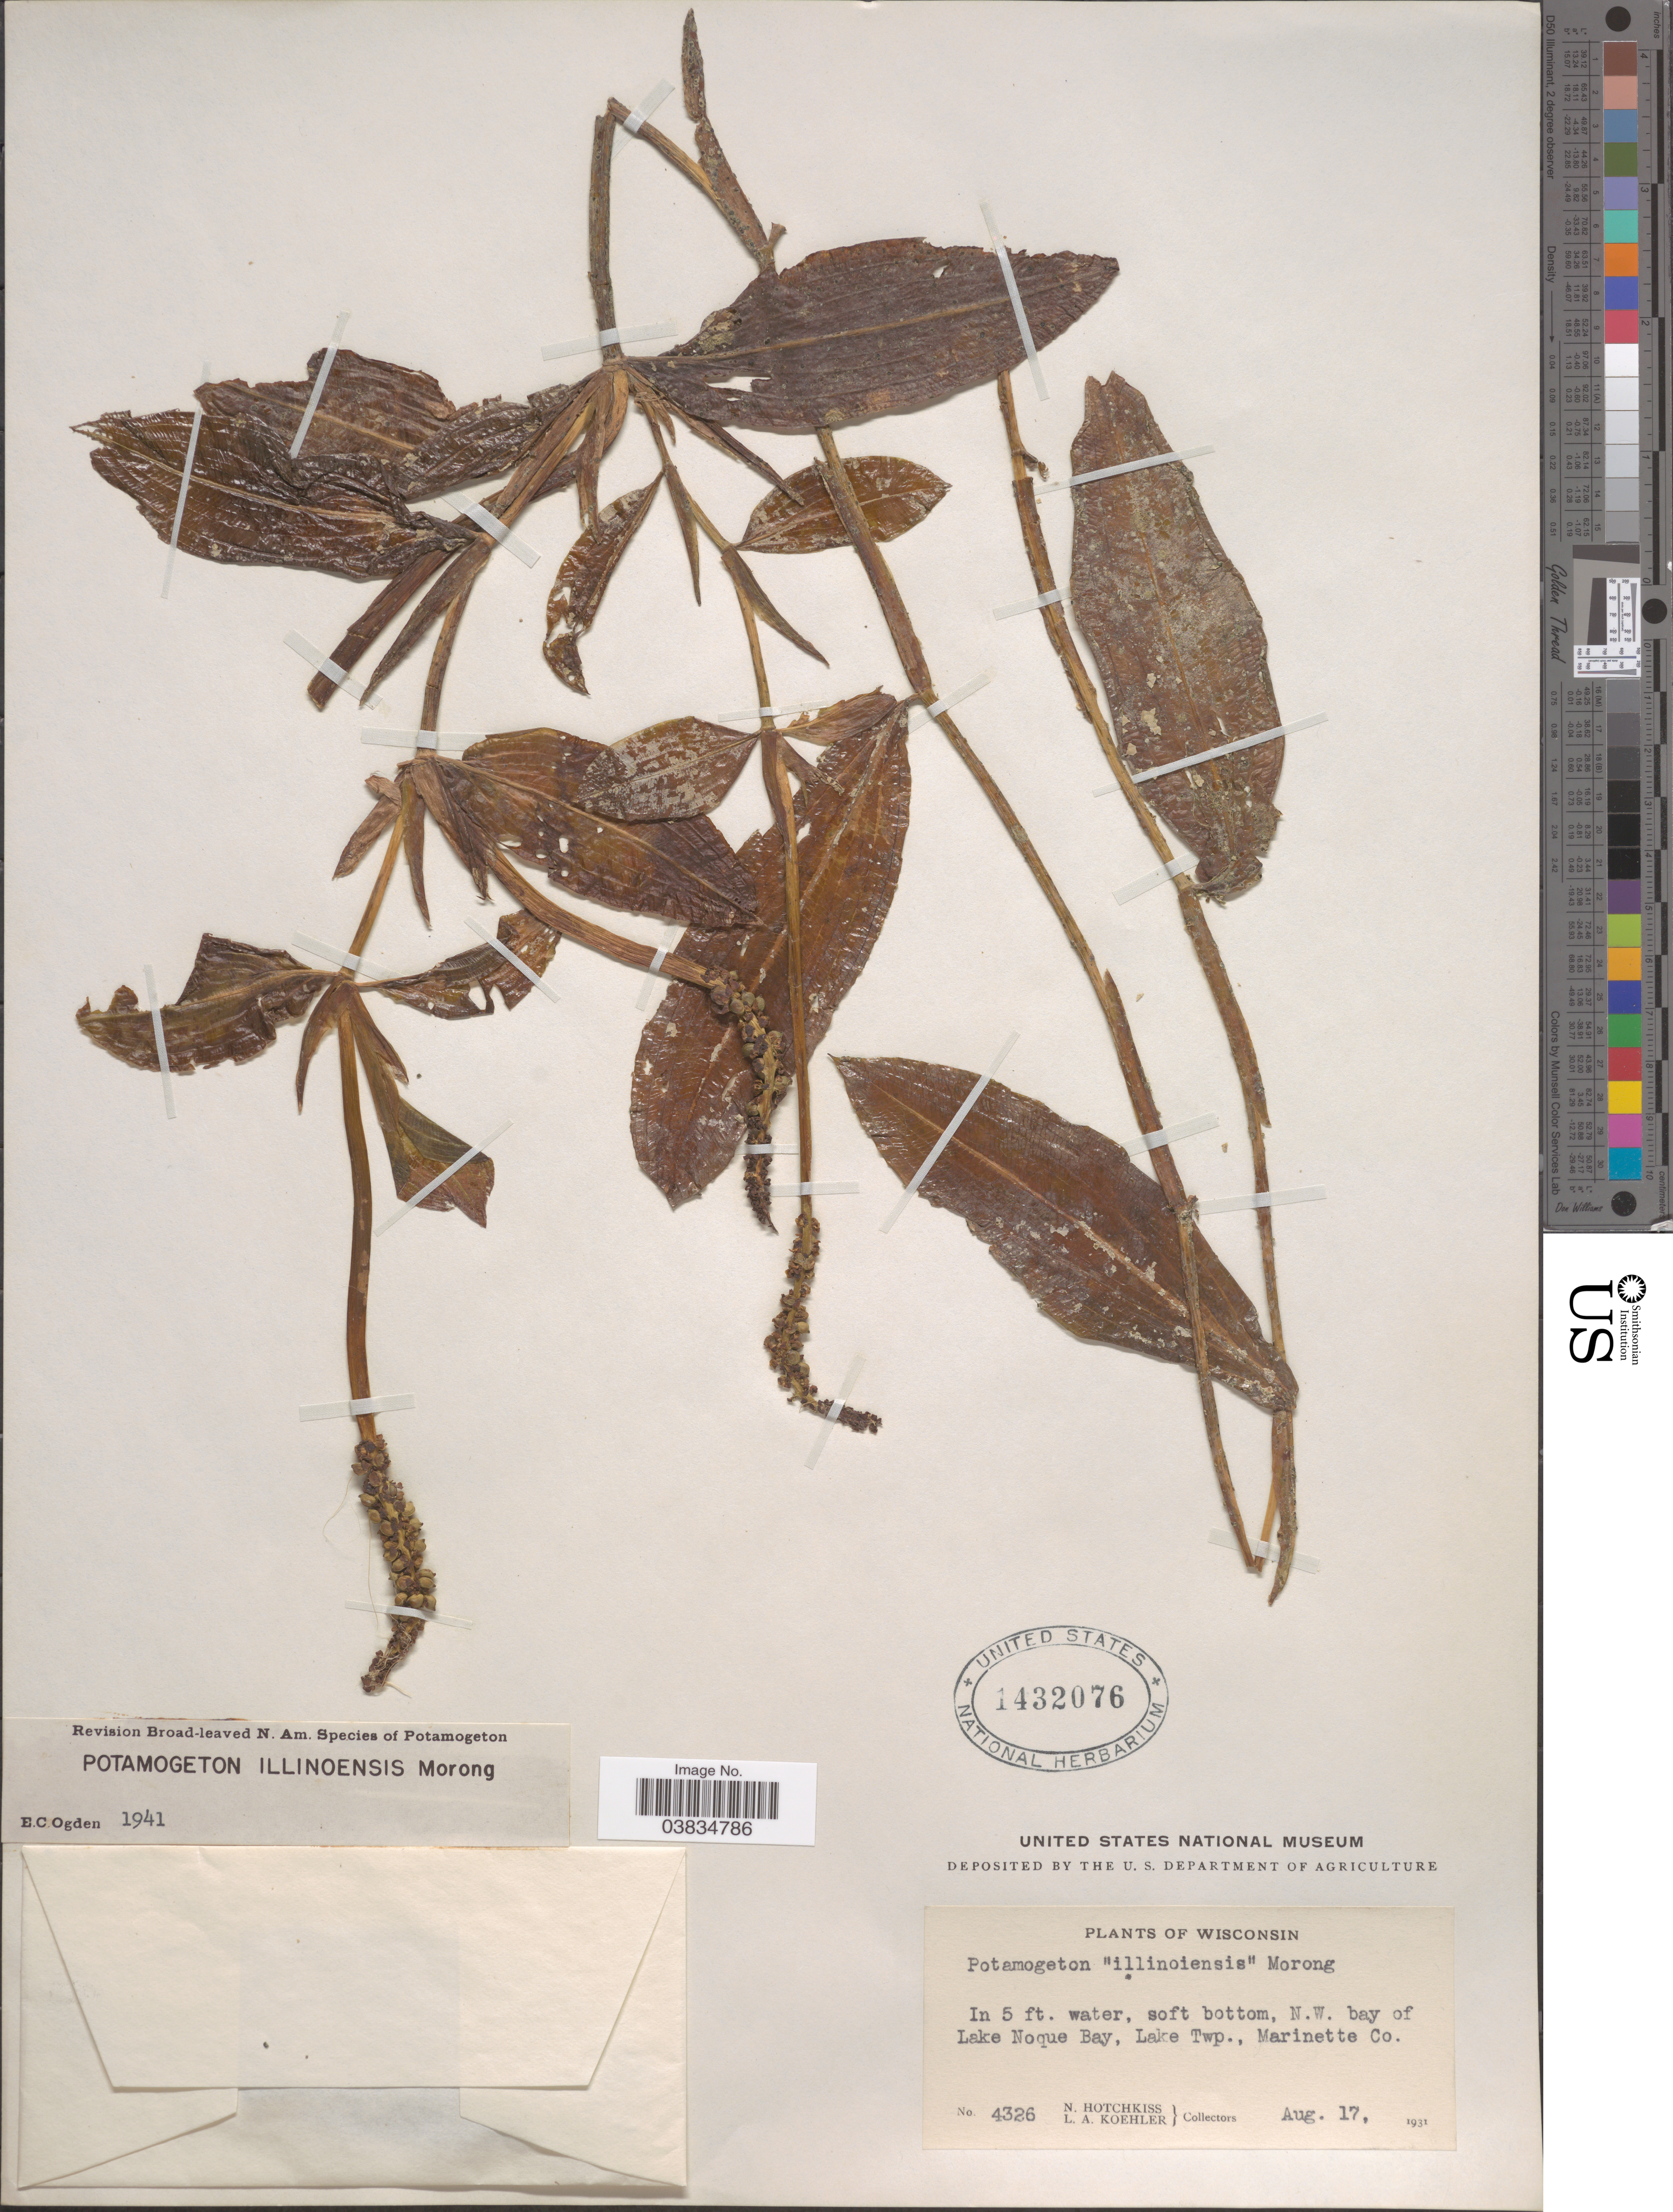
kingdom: Plantae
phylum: Tracheophyta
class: Liliopsida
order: Alismatales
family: Potamogetonaceae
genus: Potamogeton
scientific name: Potamogeton illinoensis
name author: Morong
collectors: N. Hotchkiss & L. Koehler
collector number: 4326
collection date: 1931-08-17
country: United States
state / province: Wisconsin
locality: N.W. bay of Lake Noque Bay, Lake Twp., Marinette Co.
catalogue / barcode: US 1432076